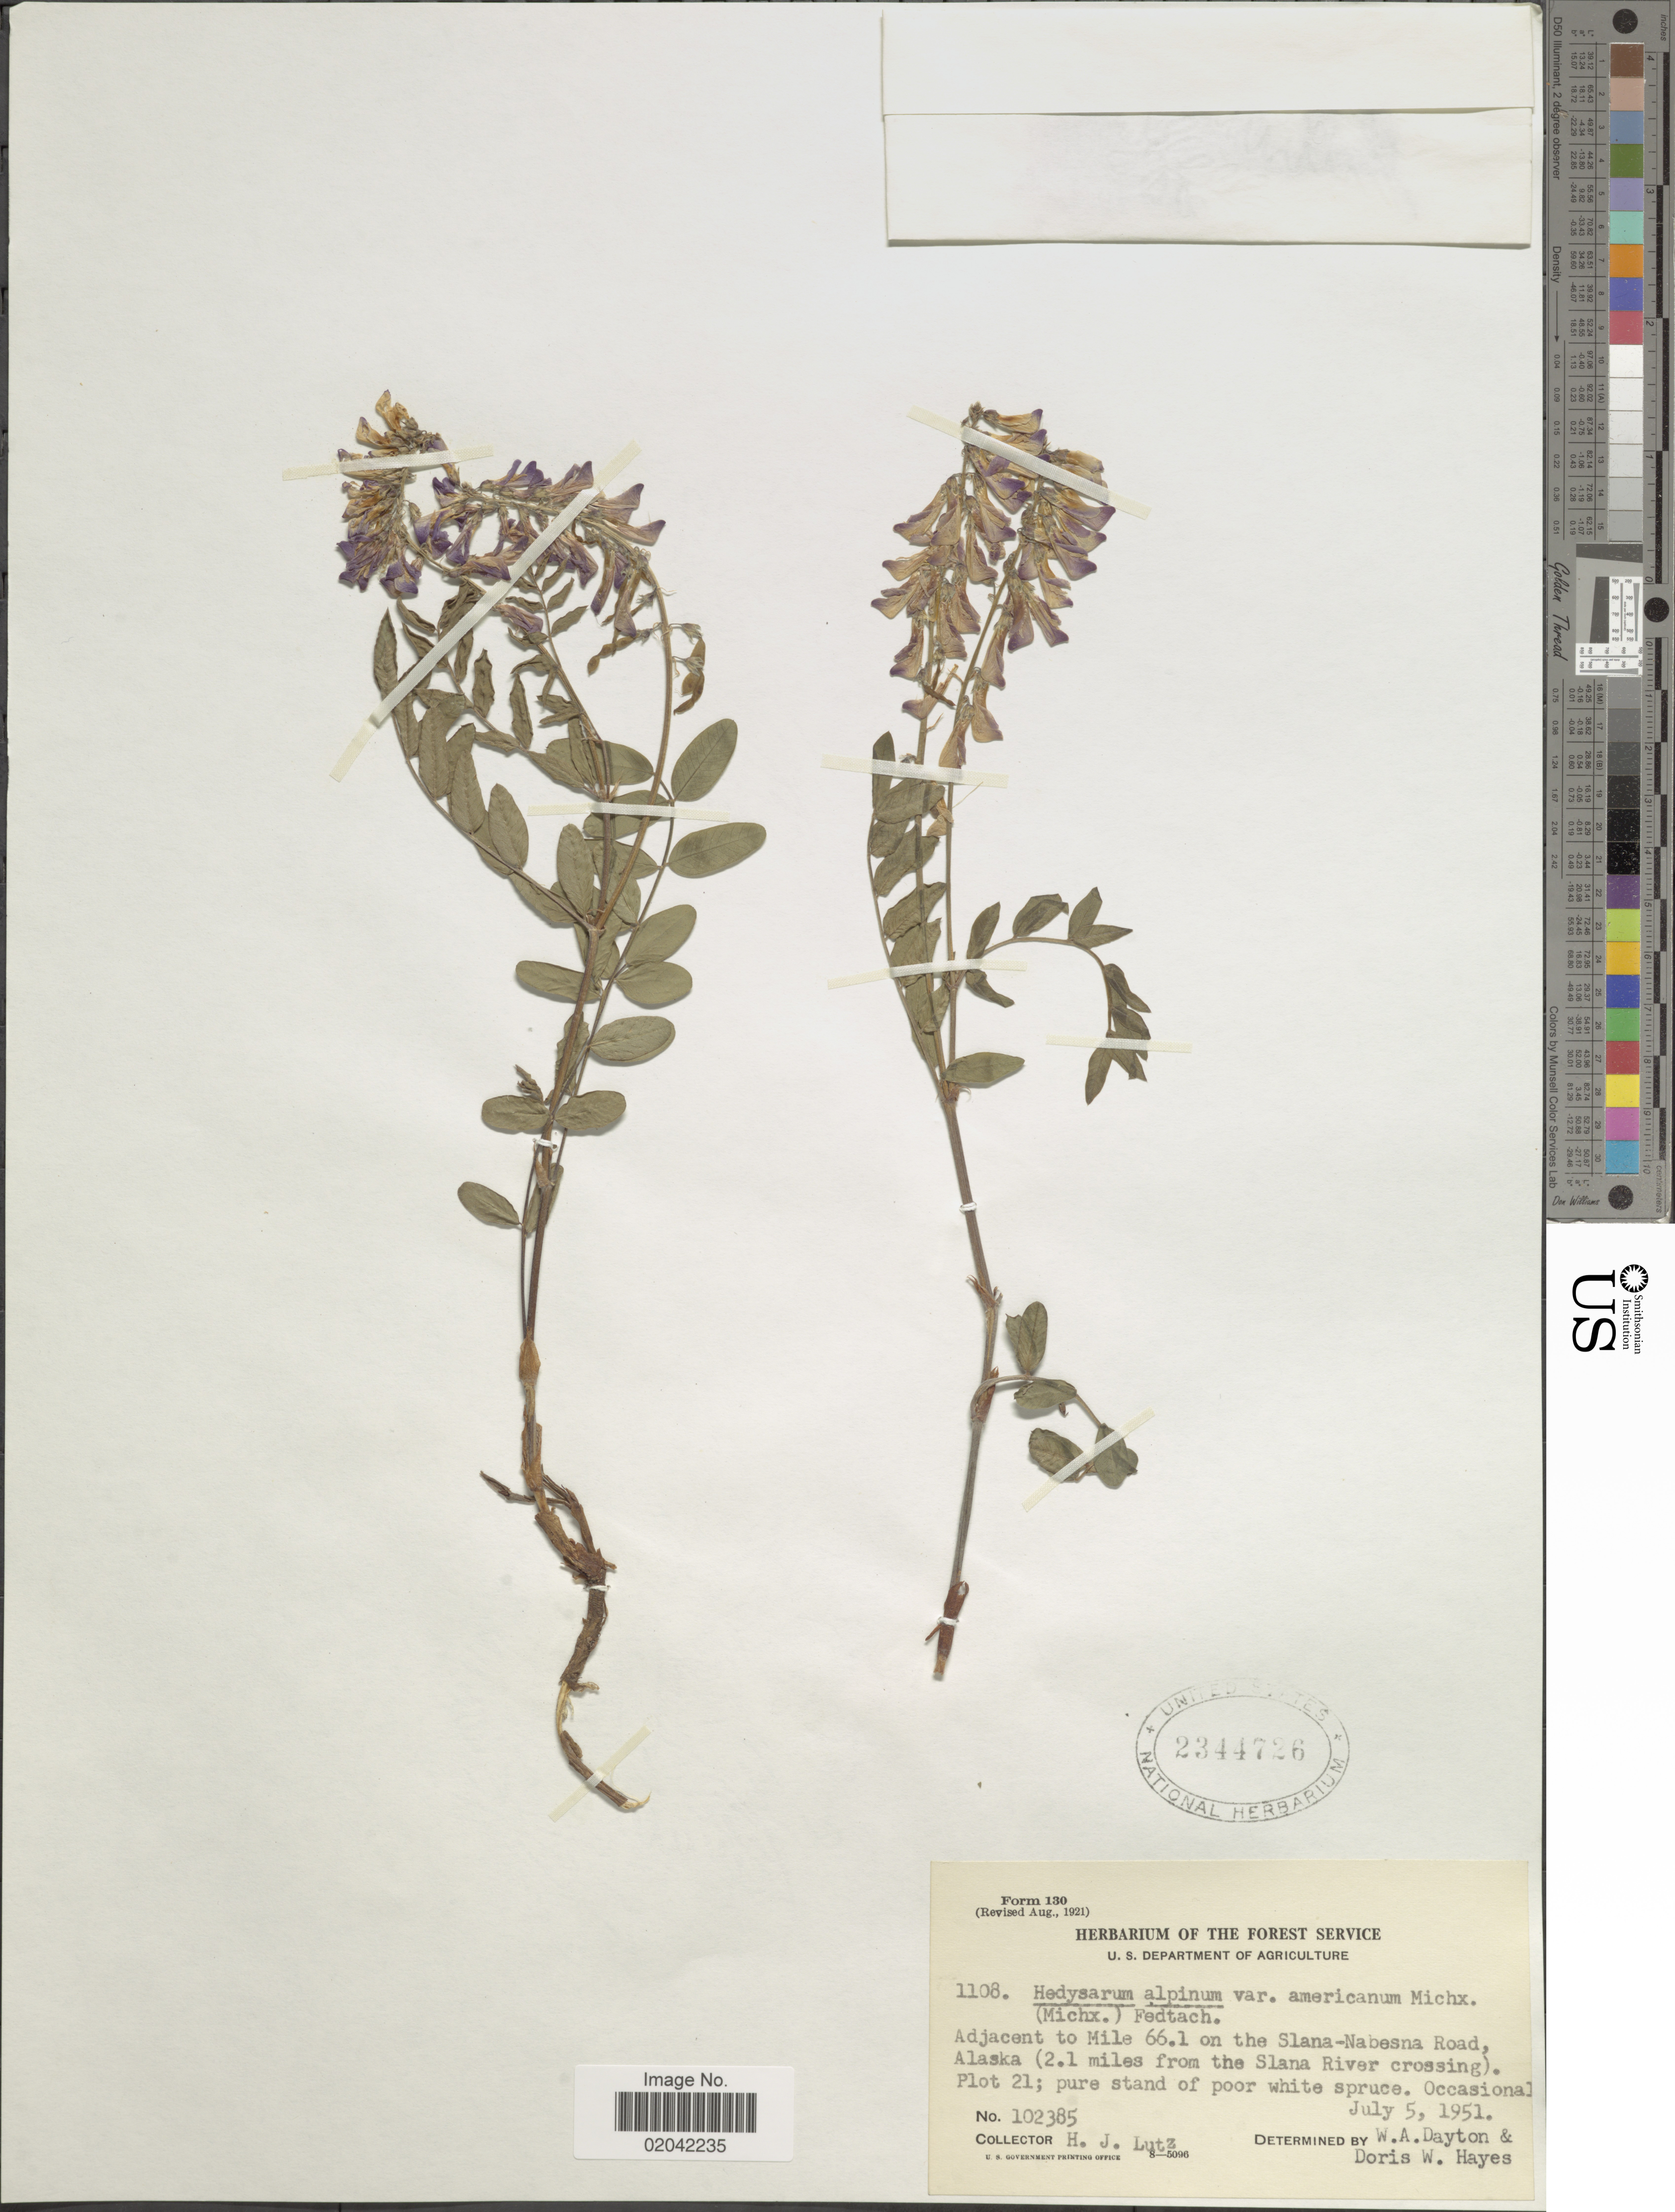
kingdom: Plantae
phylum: Tracheophyta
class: Magnoliopsida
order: Fabales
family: Fabaceae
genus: Hedysarum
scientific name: Hedysarum alpinum var. americanum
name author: Michx. ex Pursh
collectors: H. J. Lutz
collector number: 1108/102385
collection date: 1951-07-05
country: United States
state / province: Alaska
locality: Adjacent to Mile 66.1 on the Slana-Nabesna Road, Alaska (2.1 miles from the Slana River crossing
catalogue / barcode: US 2344726